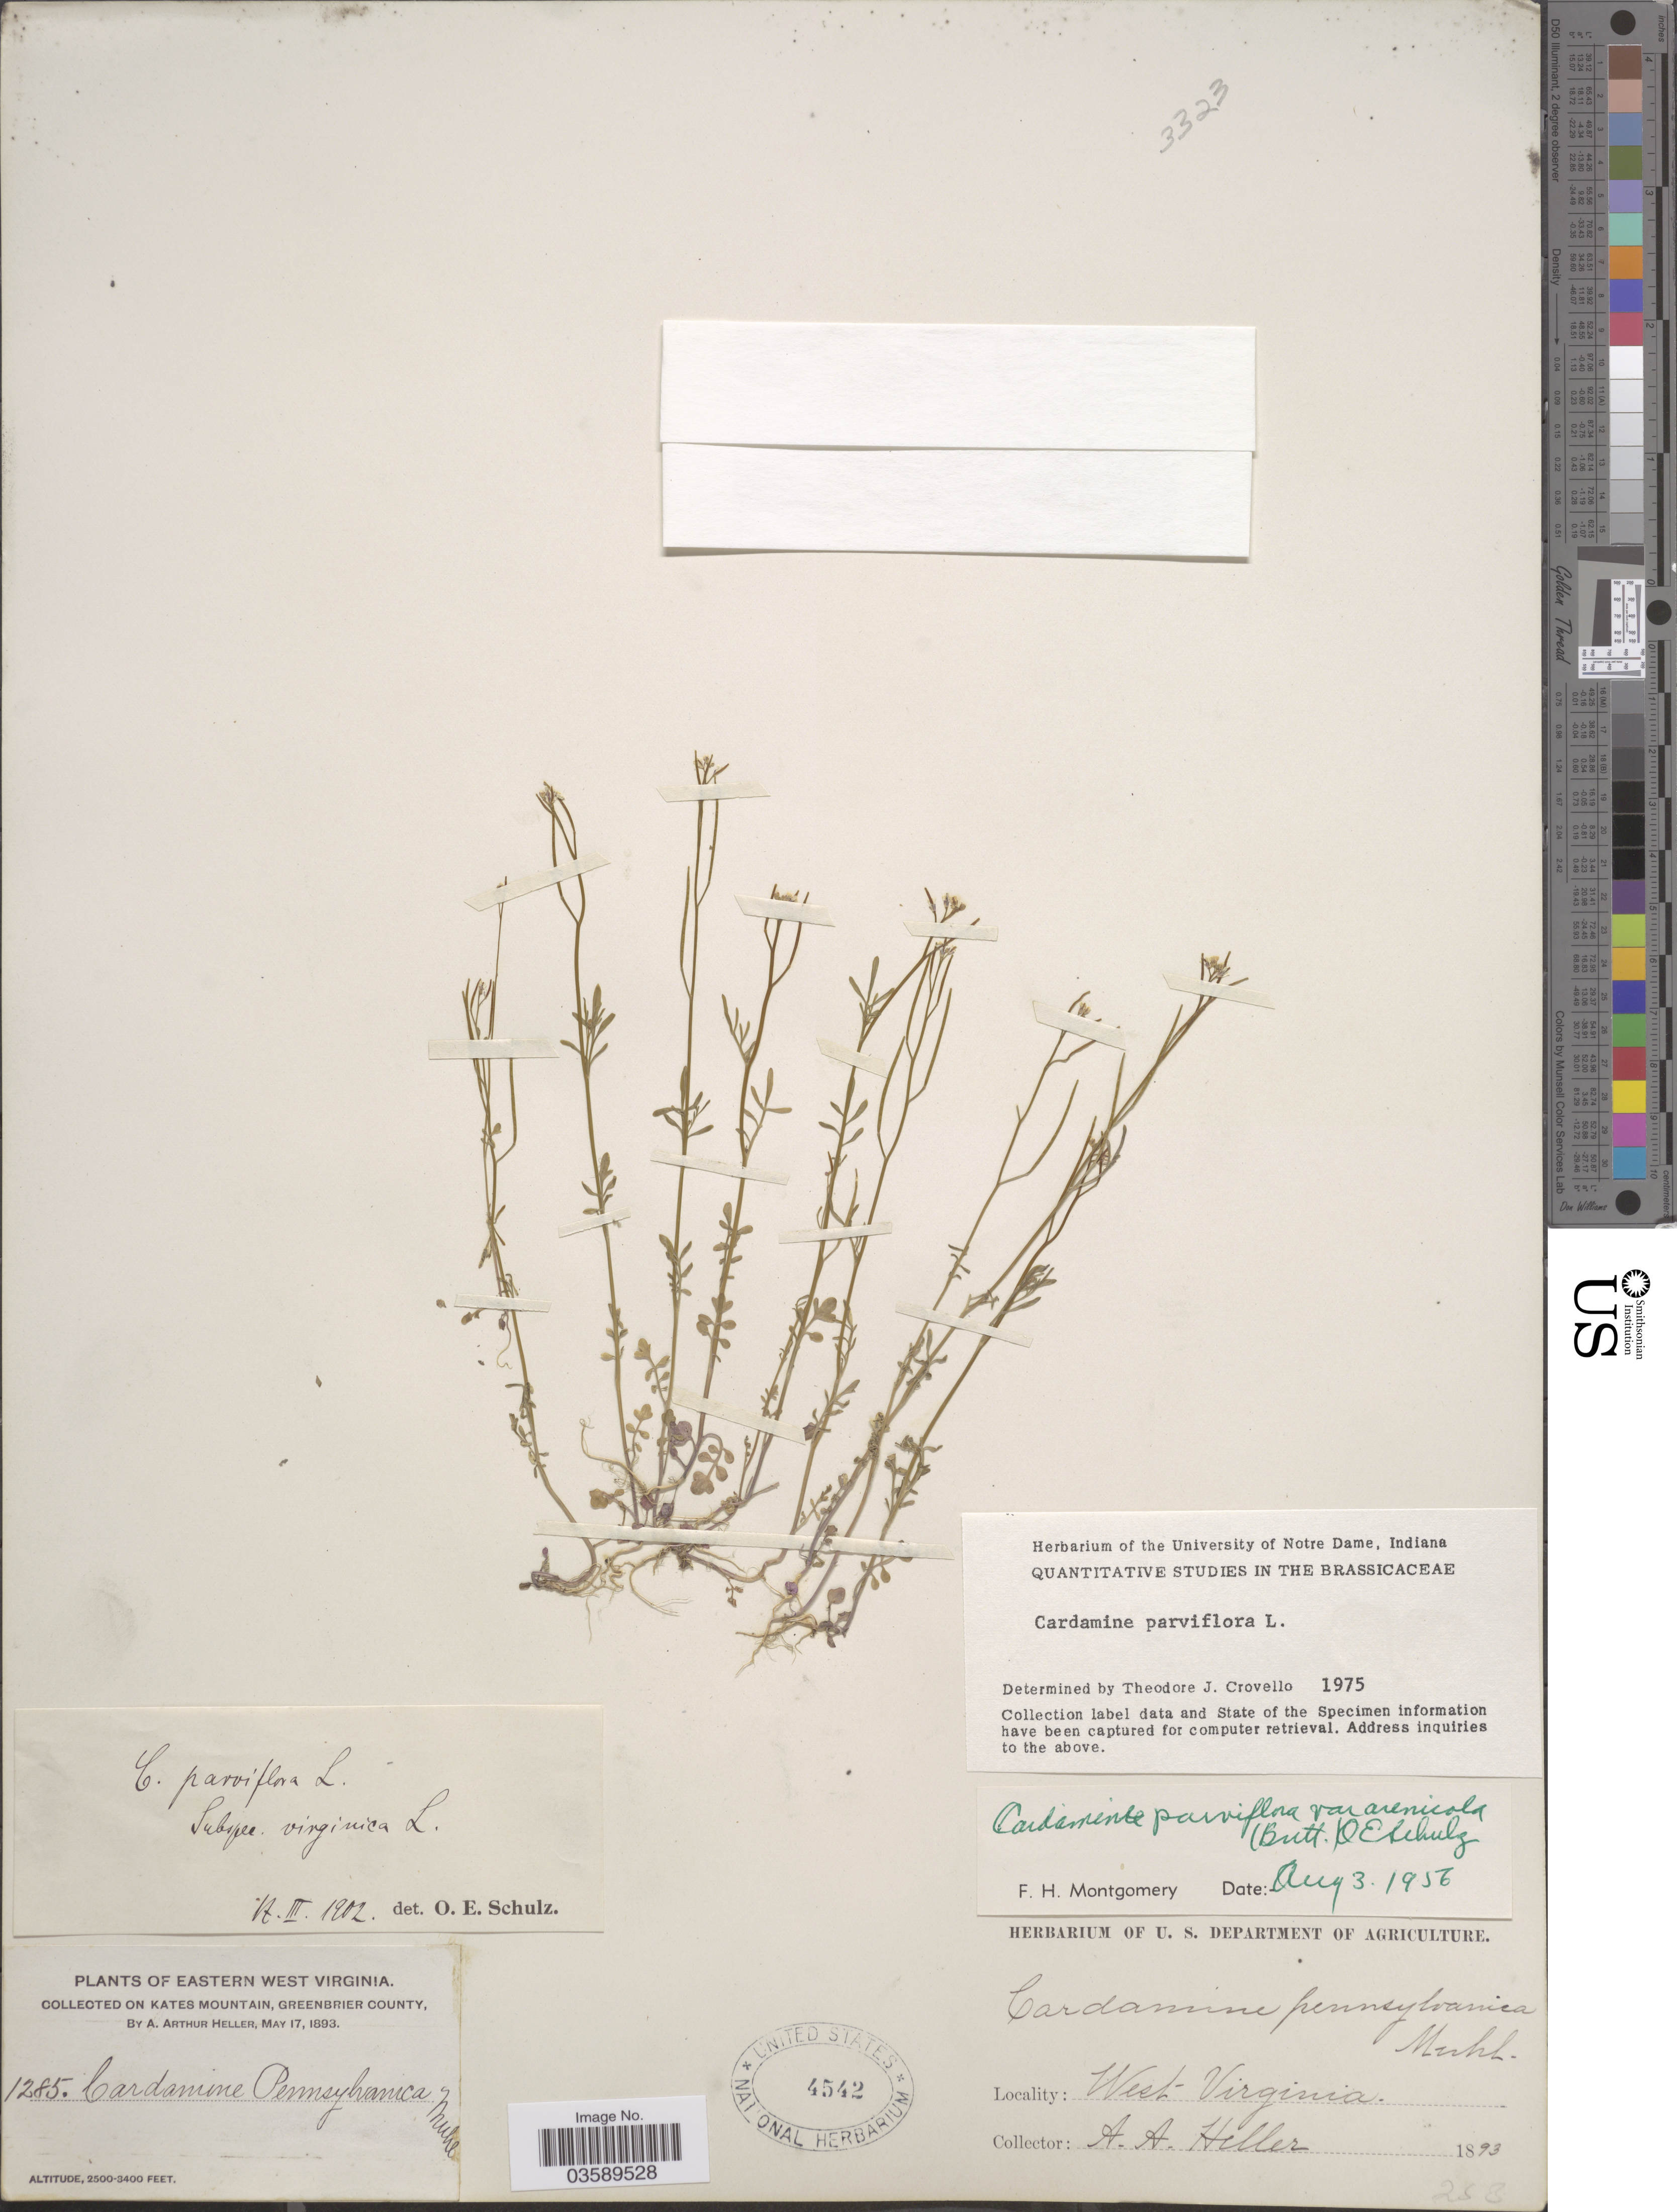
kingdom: Plantae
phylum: Tracheophyta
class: Magnoliopsida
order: Brassicales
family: Brassicaceae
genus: Cardamine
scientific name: Cardamine parviflora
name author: L.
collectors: A. A. Heller & A. A. Heller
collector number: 1285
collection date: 1893-05-17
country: United States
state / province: West Virginia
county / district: Greenbrier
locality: Eastern West Virginia. Kates Mountain, Greenbrier County.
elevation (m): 762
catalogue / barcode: US 4542